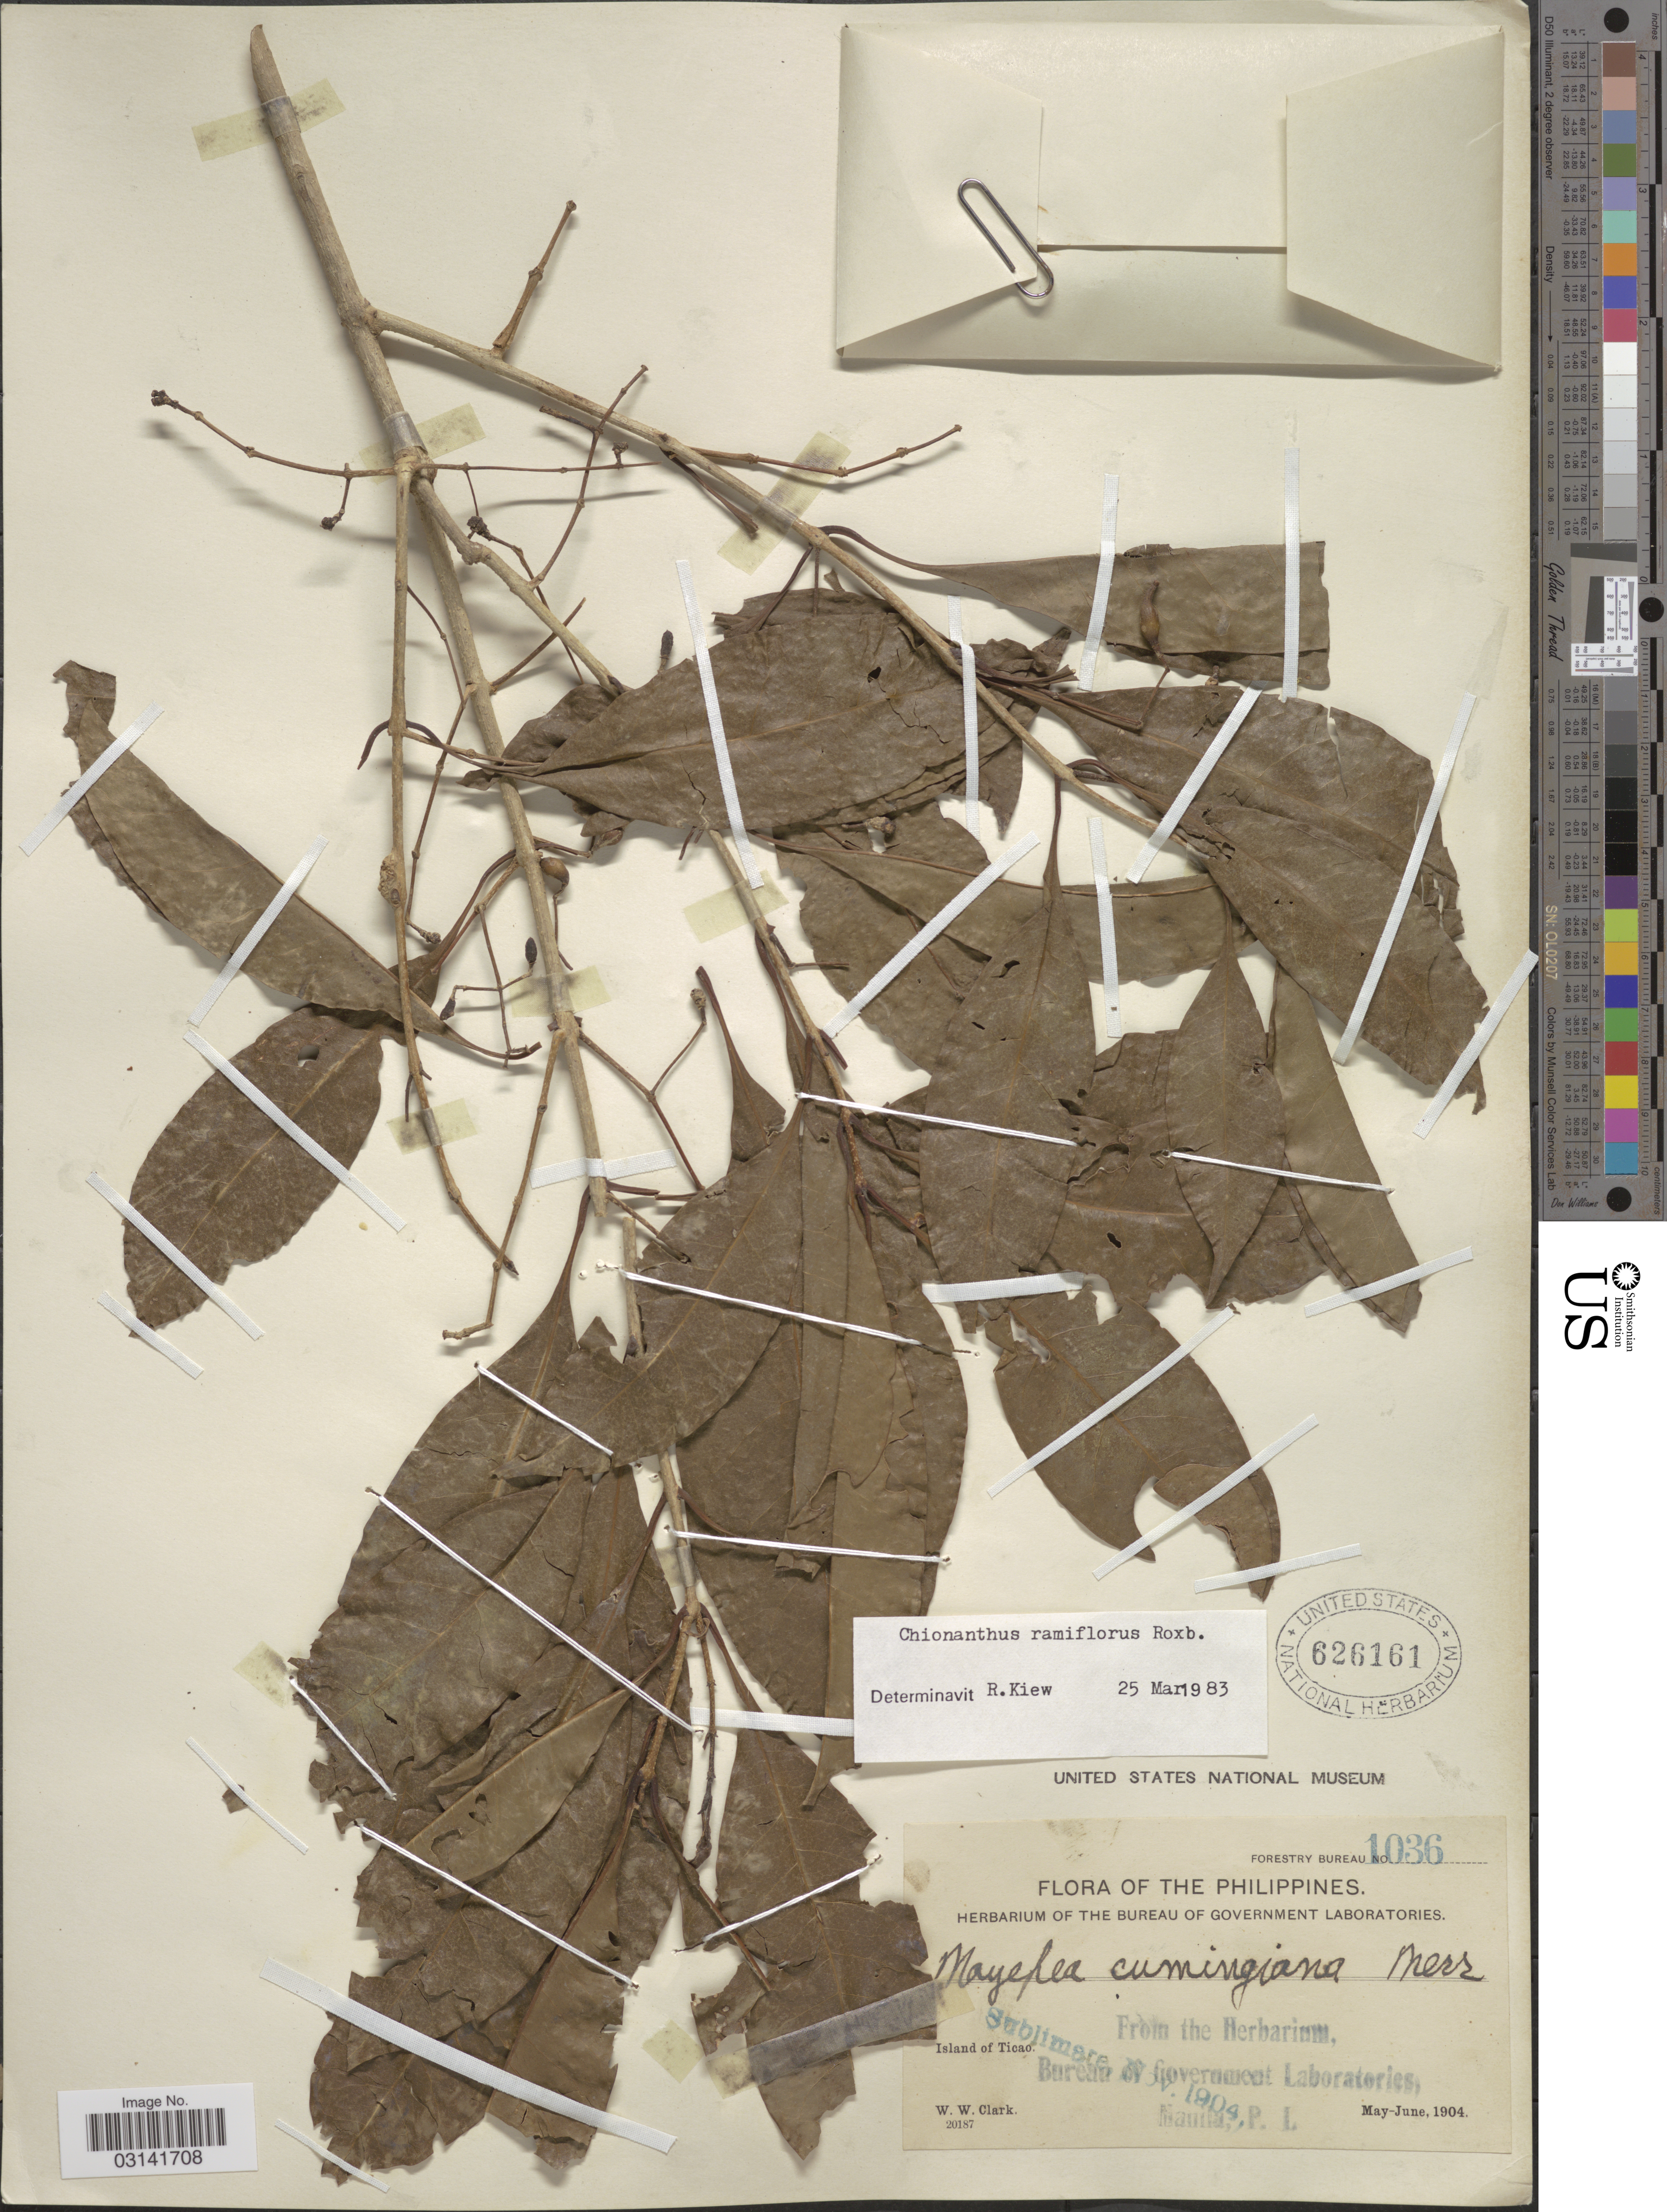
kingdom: Plantae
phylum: Tracheophyta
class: Magnoliopsida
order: Lamiales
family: Oleaceae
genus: Chionanthus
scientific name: Chionanthus ramiflorus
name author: Roxb.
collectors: W. W. Clark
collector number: Forestry Bureau 1036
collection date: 1904-05/1904-06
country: Philippines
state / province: Bicol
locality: Island of Ticao.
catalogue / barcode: US 626161